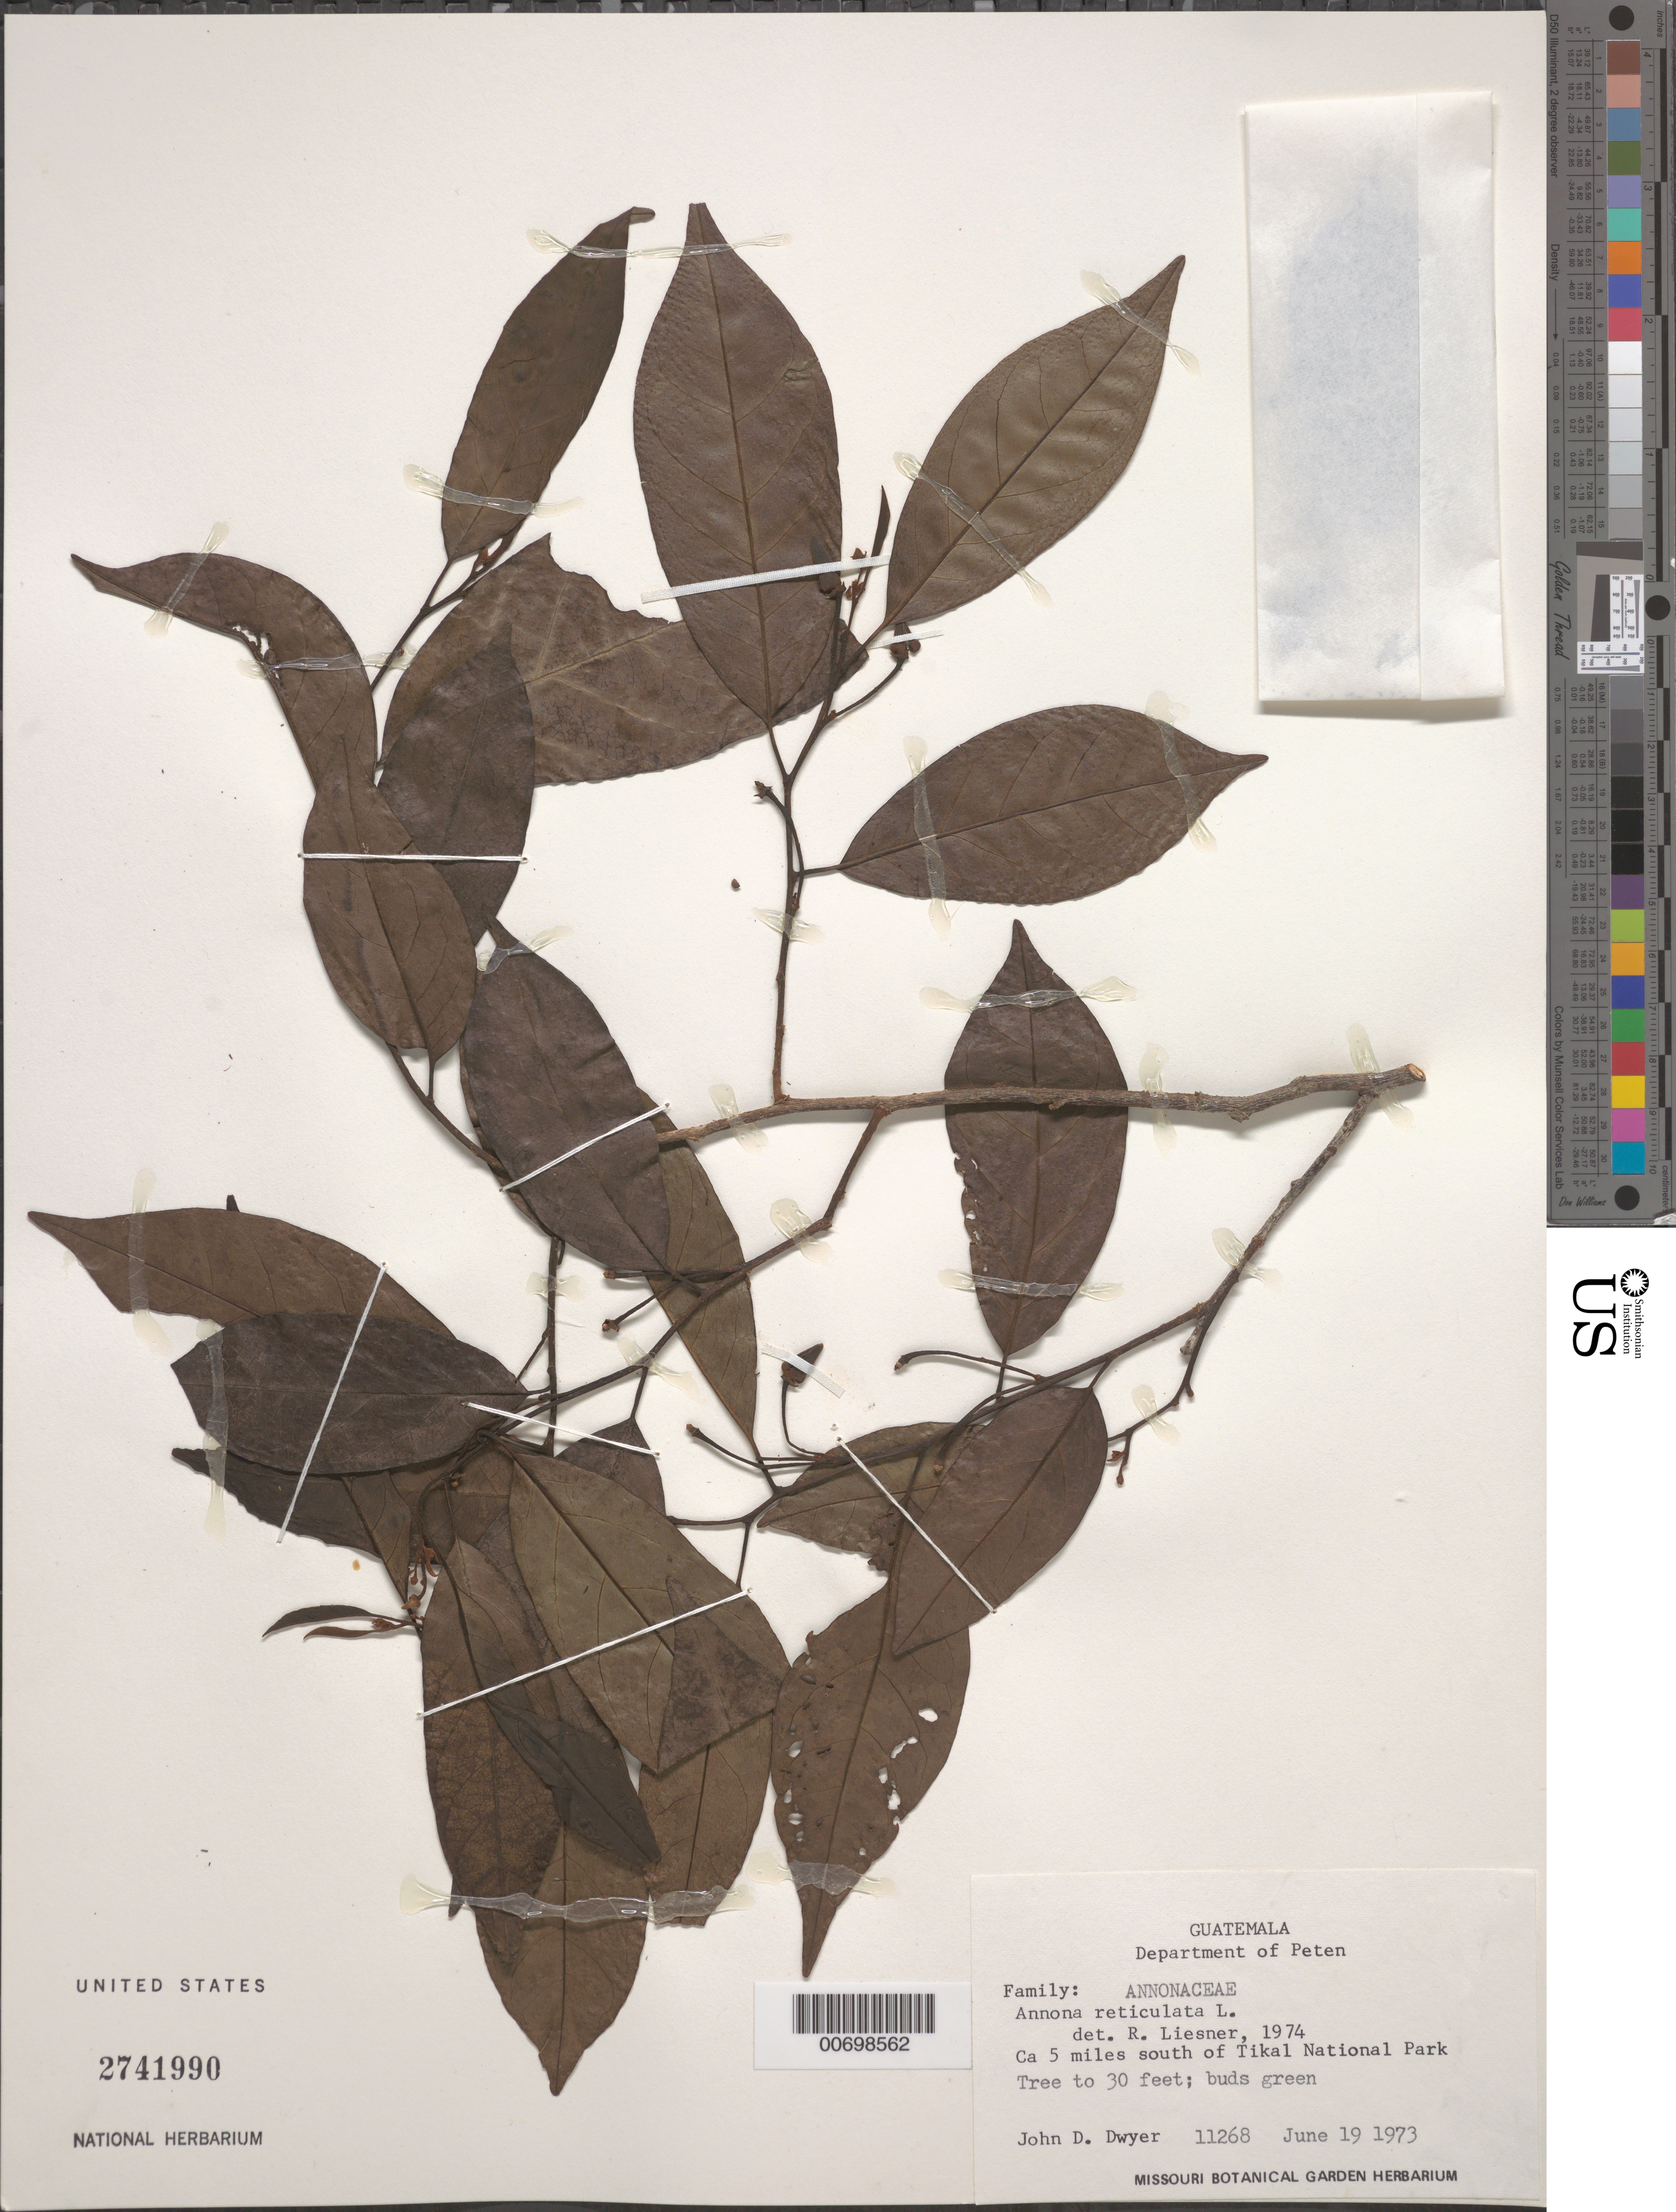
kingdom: Plantae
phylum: Tracheophyta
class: Magnoliopsida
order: Magnoliales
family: Annonaceae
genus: Annona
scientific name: Annona reticulata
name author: L.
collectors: J. D. Dwyer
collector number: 11268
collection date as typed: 19 Jun 1973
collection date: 1973-06-19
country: Guatemala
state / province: El Petén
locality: Ca 5 miles S of Tikal National Park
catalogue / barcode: US 2741990